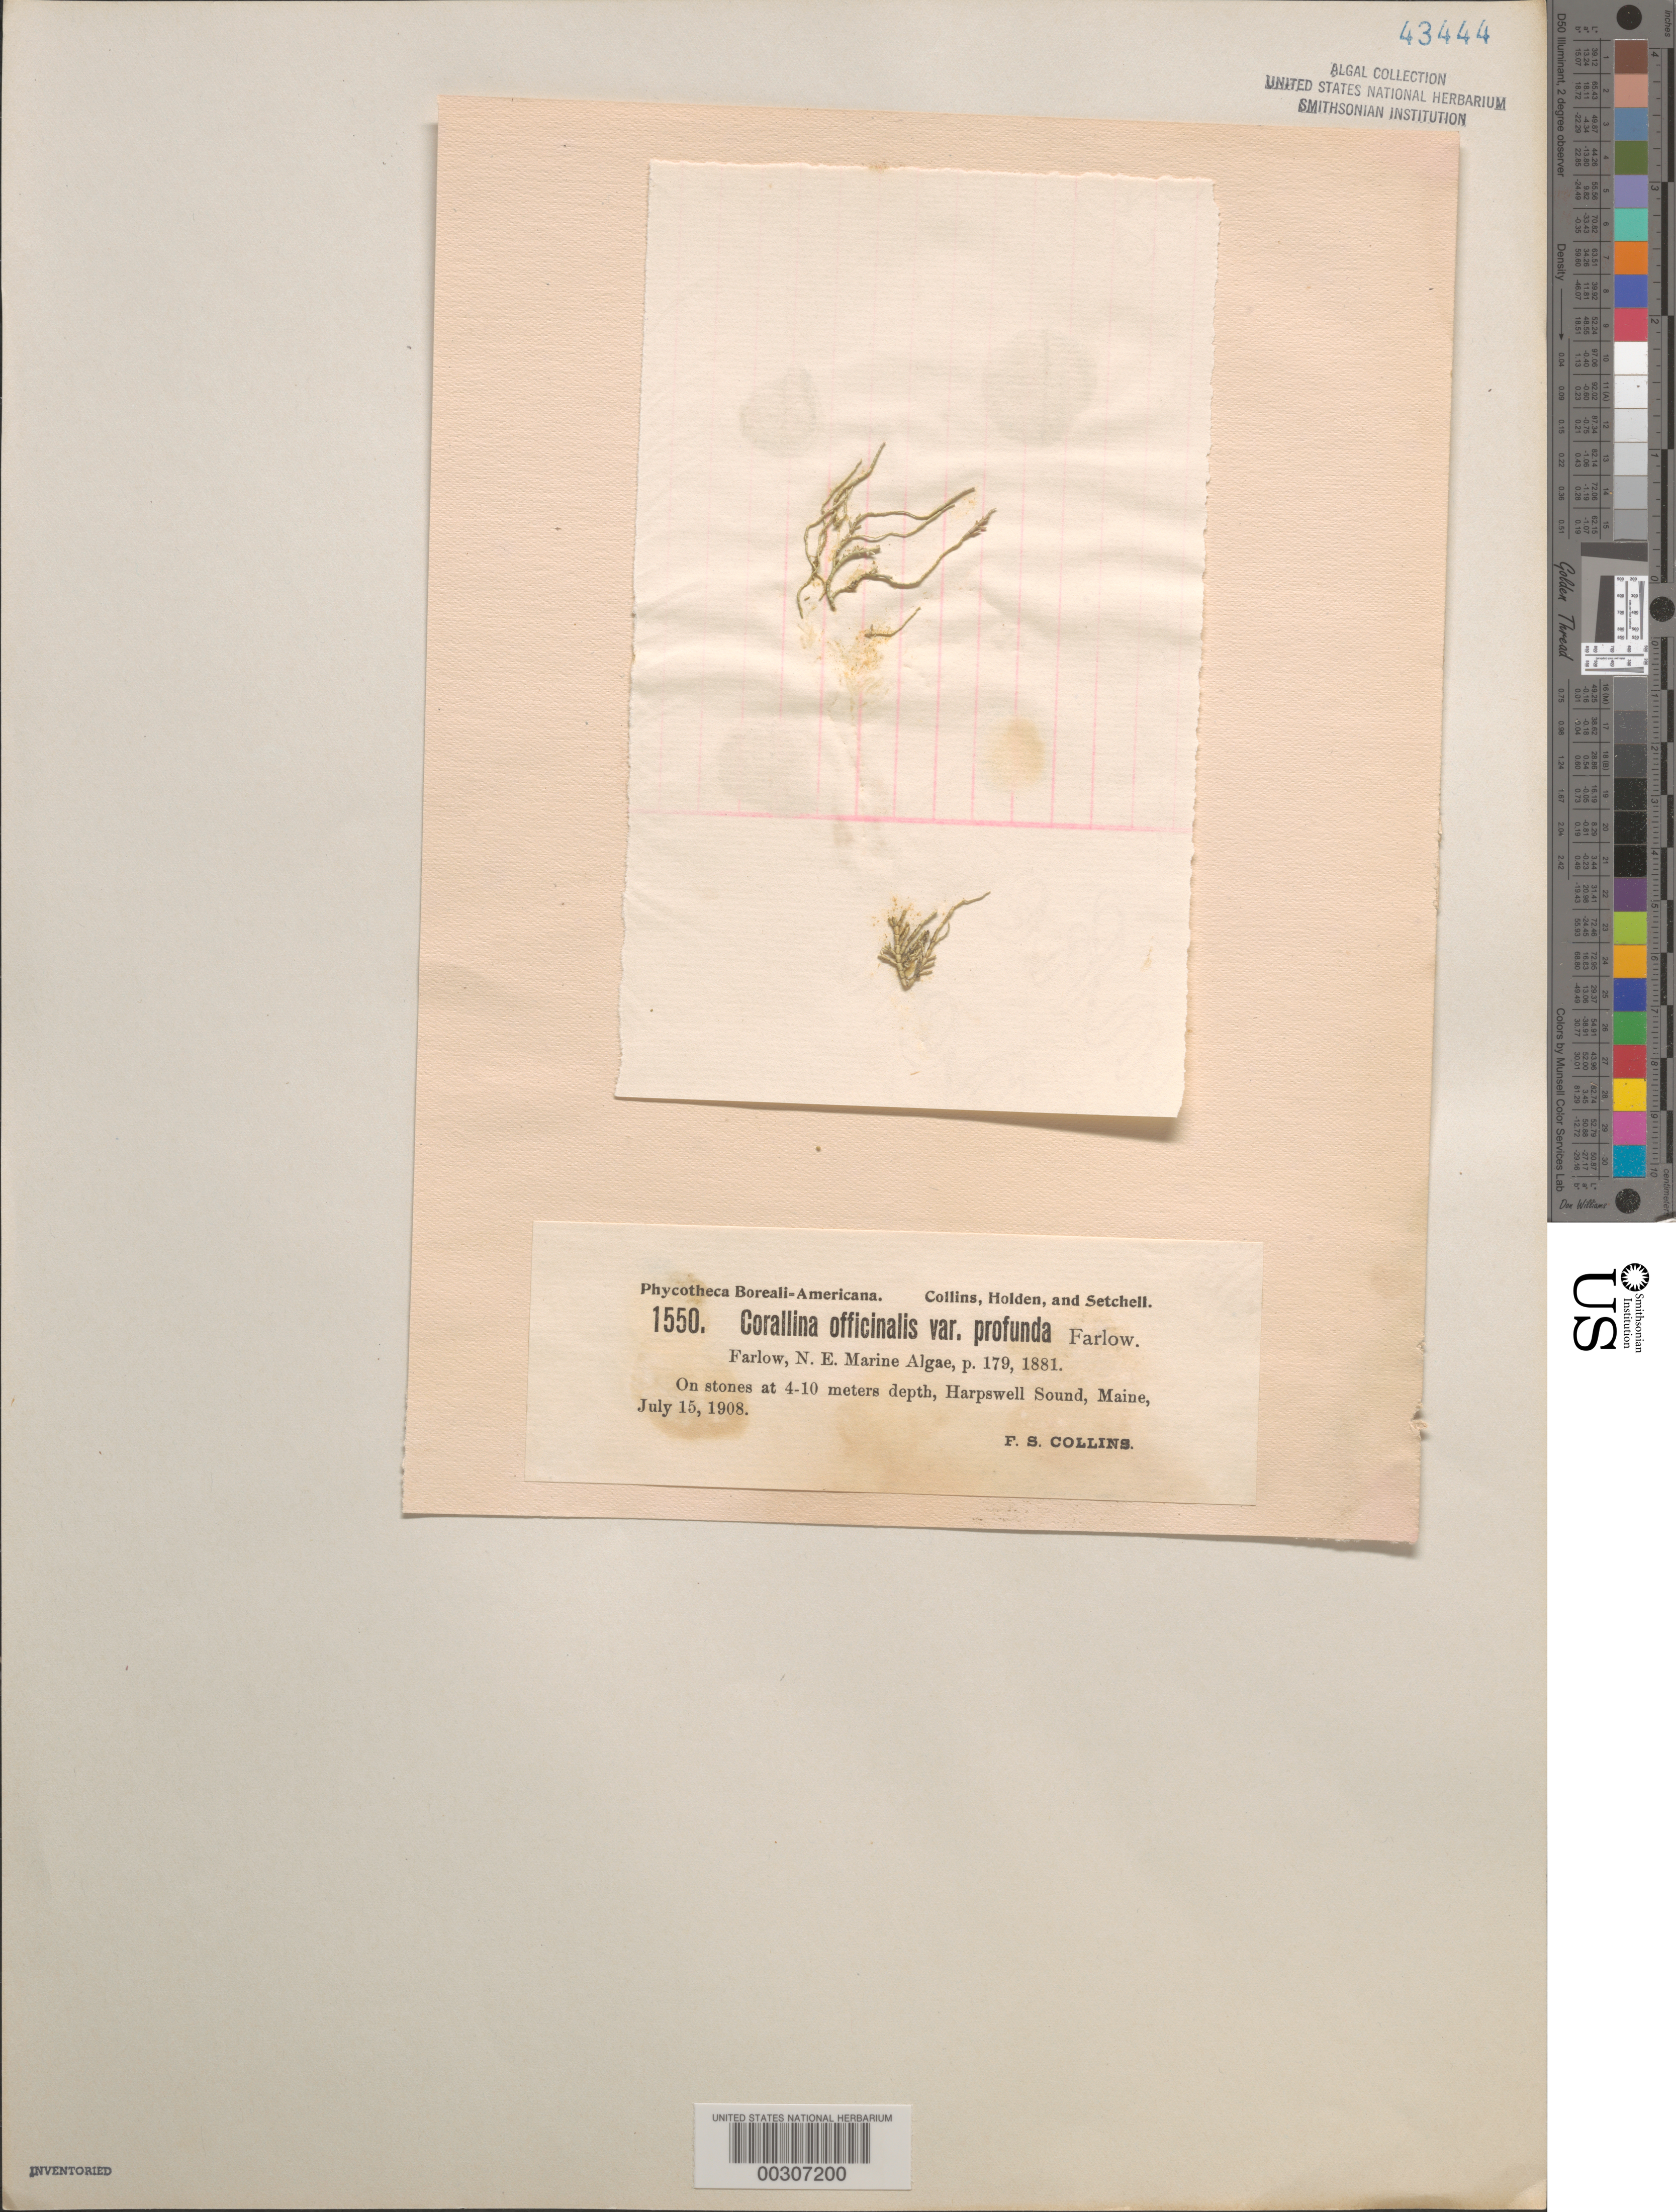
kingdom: Plantae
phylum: Rhodophyta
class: Florideophyceae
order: Corallinales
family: Corallinaceae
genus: Corallina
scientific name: Corallina officinalis var. profunda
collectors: F. Collins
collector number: PB-A 1550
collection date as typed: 15 Jul 1908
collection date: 1908-07-15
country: United States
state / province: Maine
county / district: Cumberland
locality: Harpswell Sound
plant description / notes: Collins, Holden & Setchell, Phycotheca Boreali-Americana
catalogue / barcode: US 43444